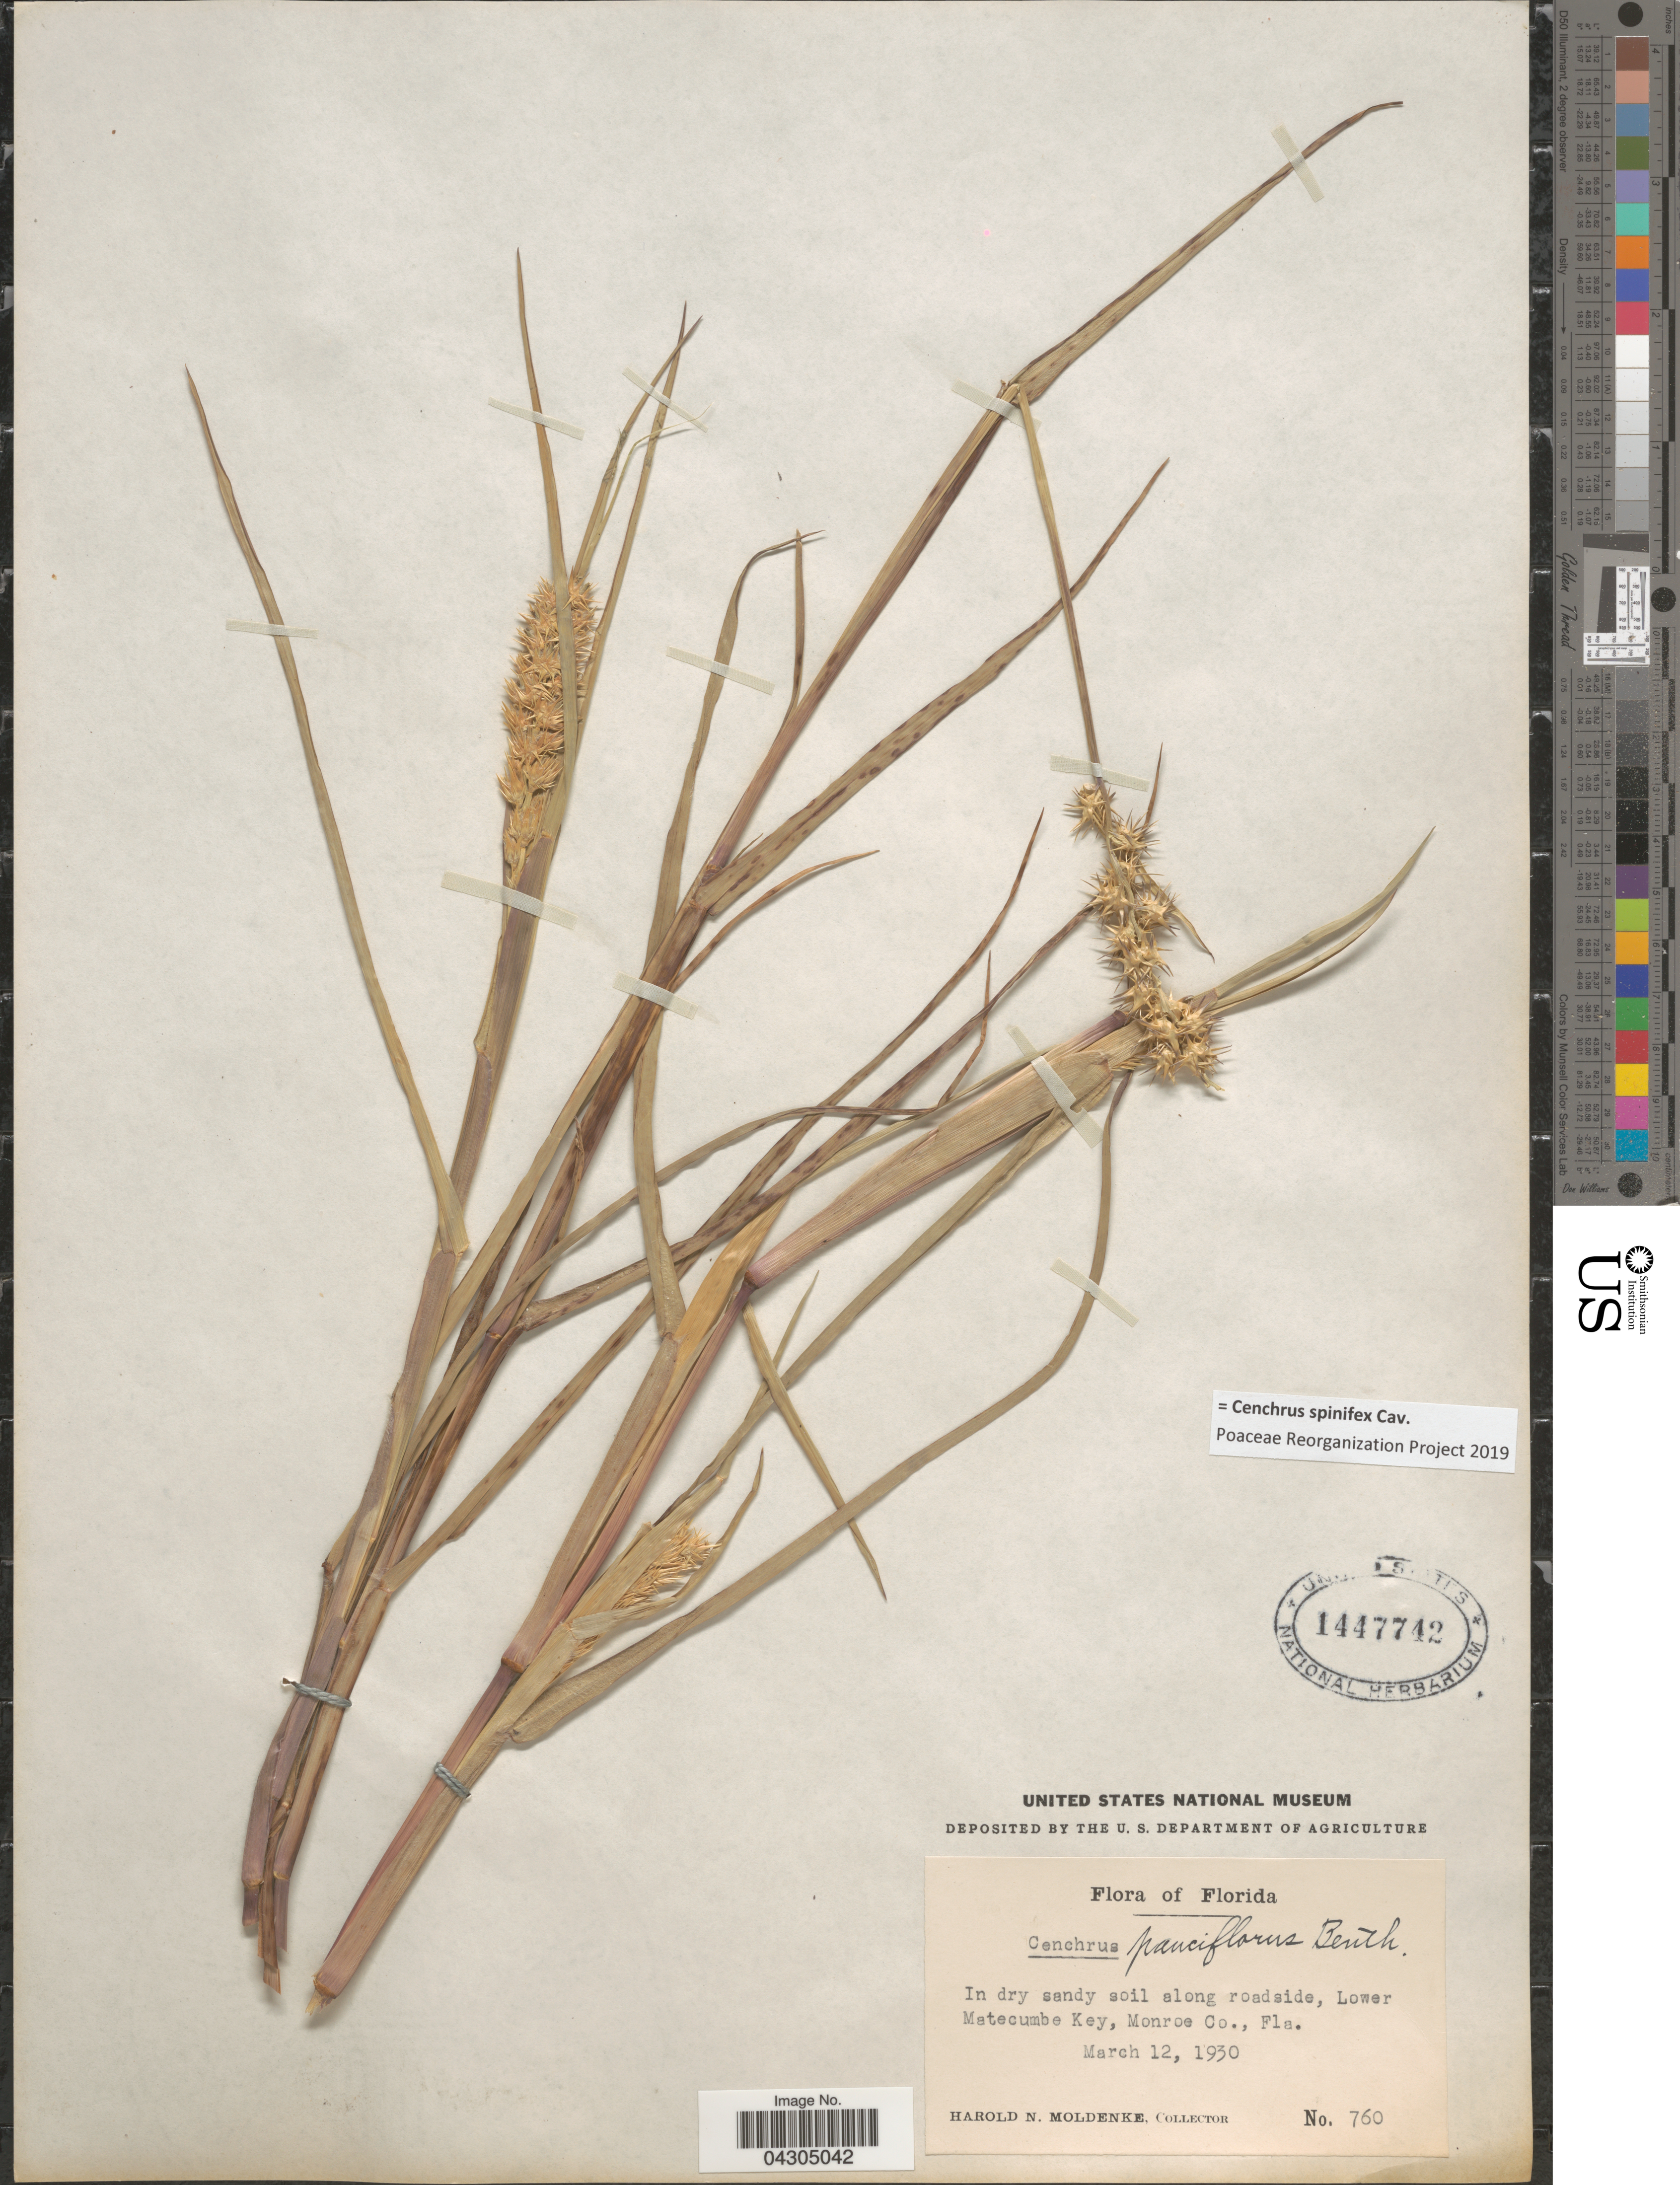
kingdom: Plantae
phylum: Tracheophyta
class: Liliopsida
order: Poales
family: Poaceae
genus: Cenchrus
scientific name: Cenchrus spinifex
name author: Cav.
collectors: H. N. Moldenke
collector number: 760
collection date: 1930-03-12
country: United States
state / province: Florida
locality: In dry sandy soil along roadside, Lower Matecumbe Key, Monroe Co.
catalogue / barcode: US 1447742